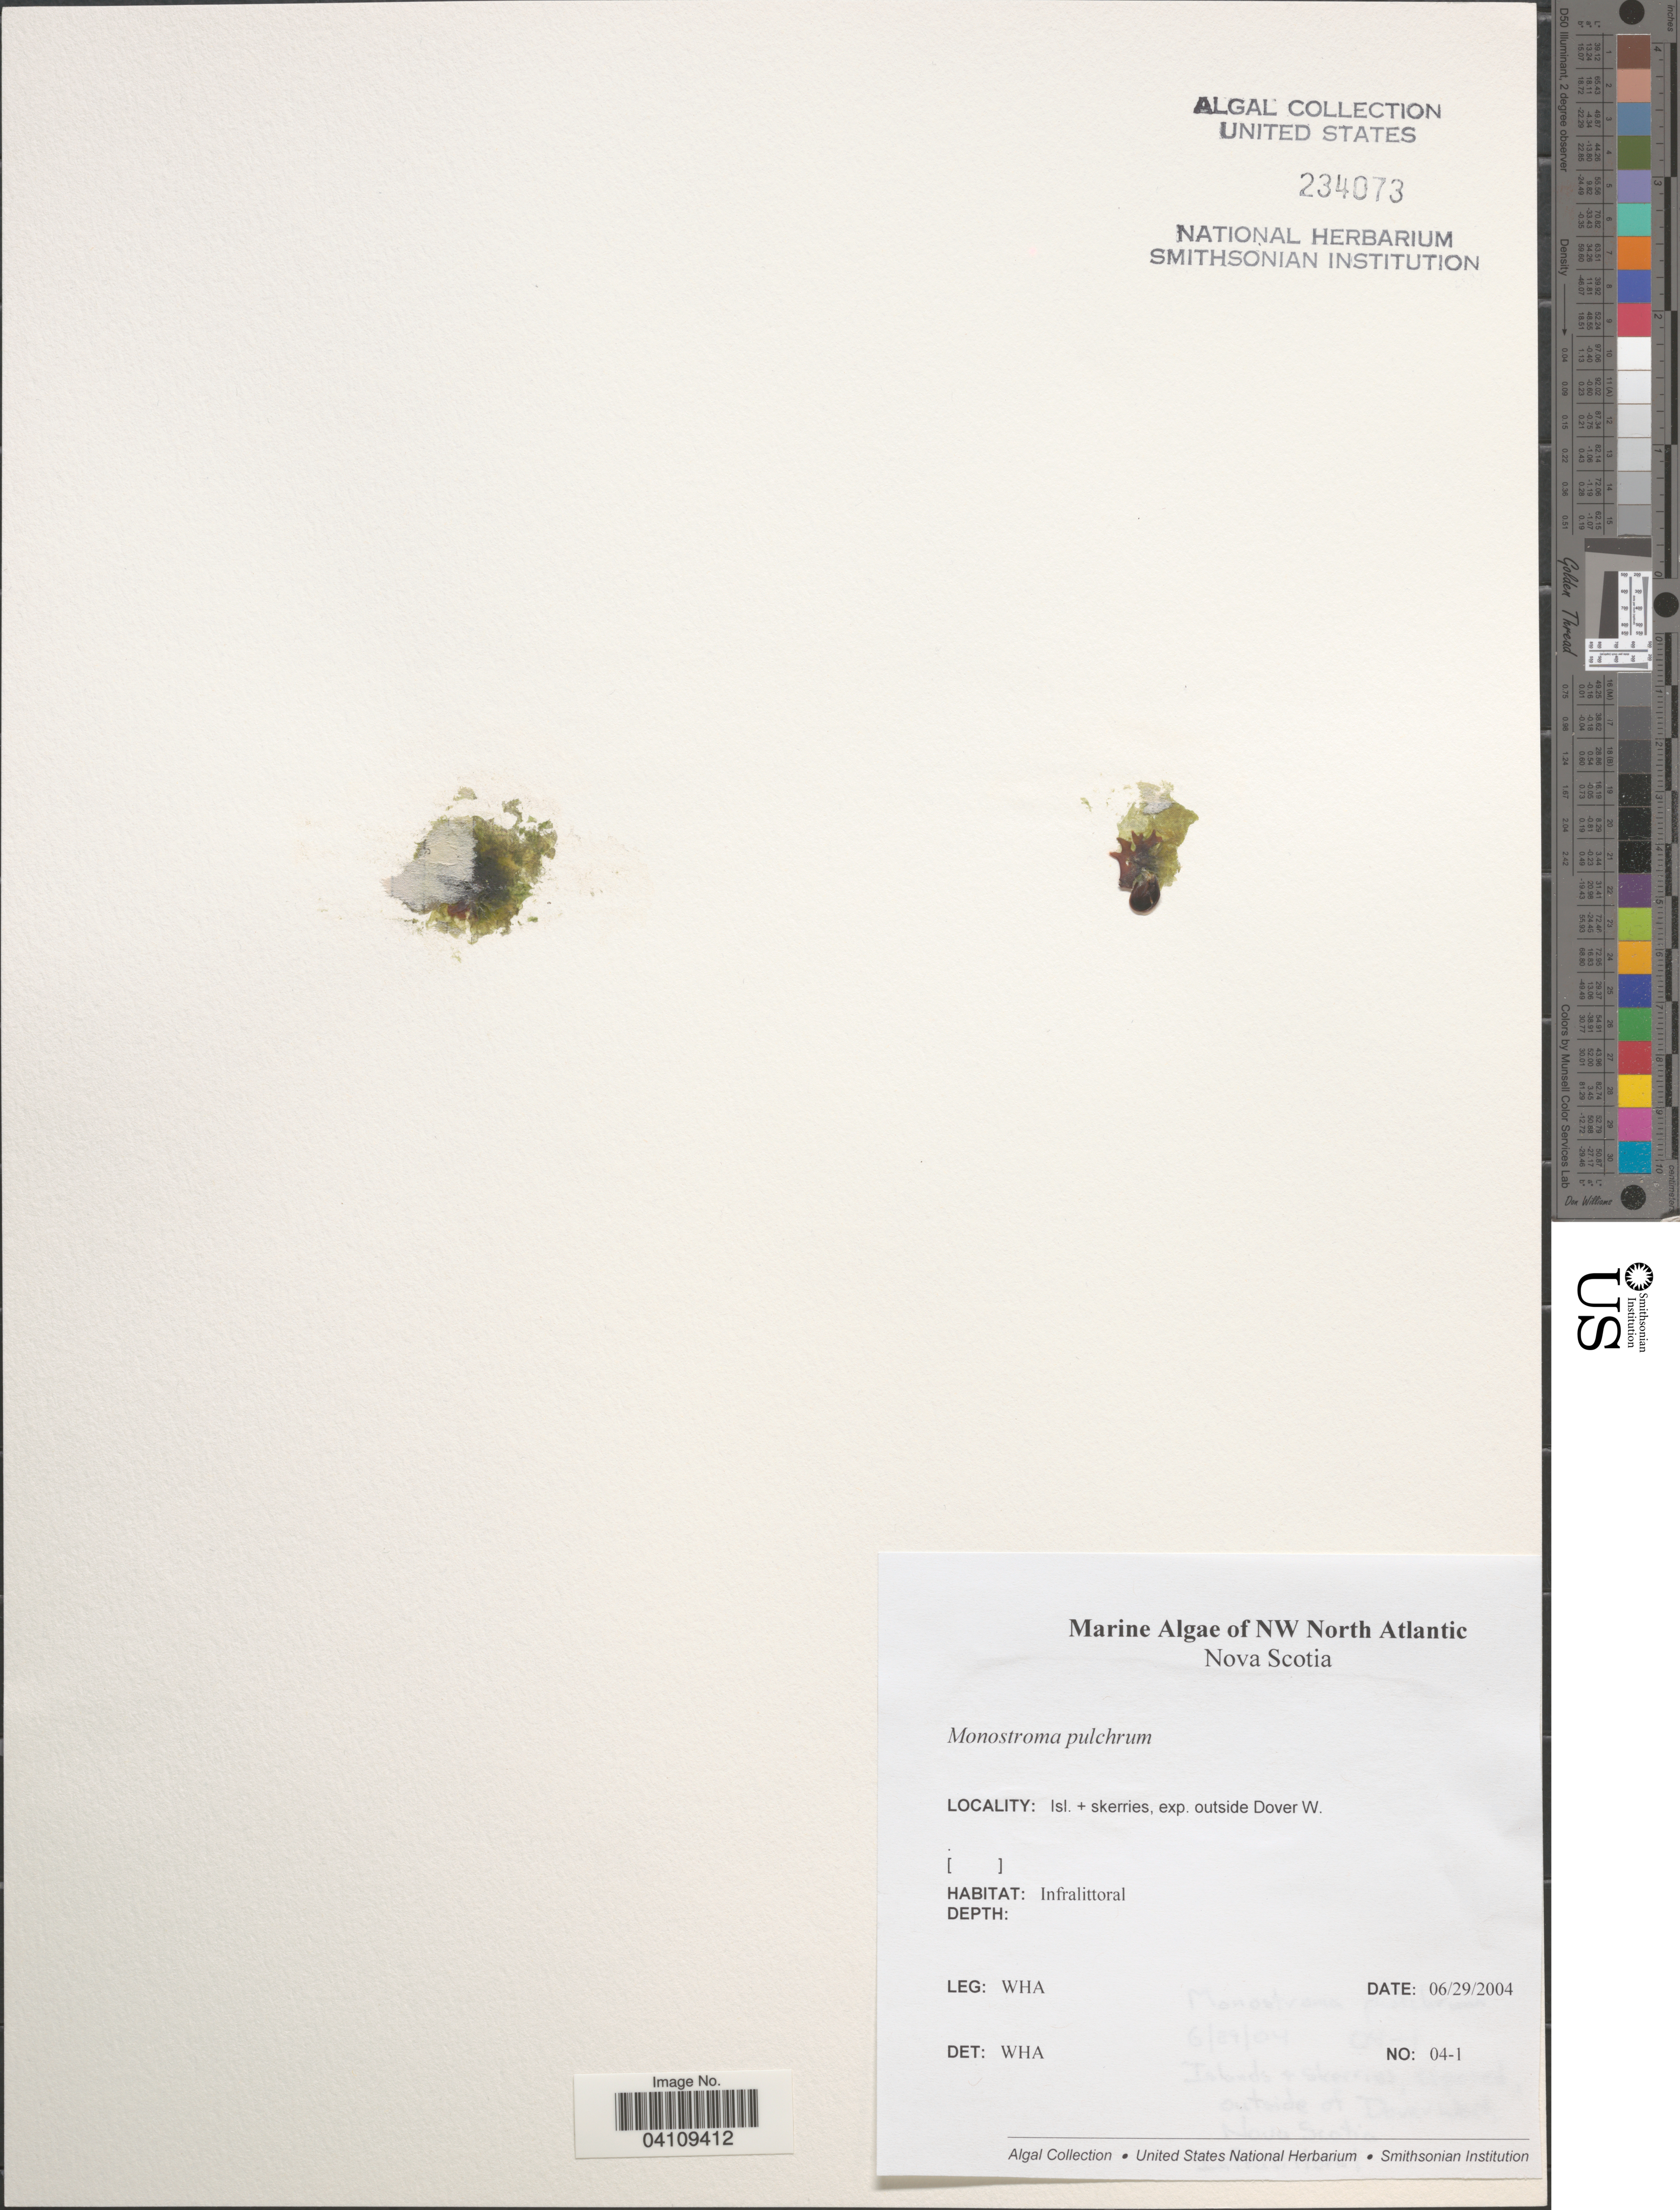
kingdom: Plantae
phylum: Chlorophyta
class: Ulvophyceae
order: Ulvales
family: Gayraliaceae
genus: Protomonostroma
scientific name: Protomonostroma undulatum f. pulchrum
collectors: W. H. Adey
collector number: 04-1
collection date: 2004-06-29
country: Canada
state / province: Nova Scotia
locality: NW North Atlantic. Isl. + skerries, exp. outside Dover W.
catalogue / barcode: US 234073